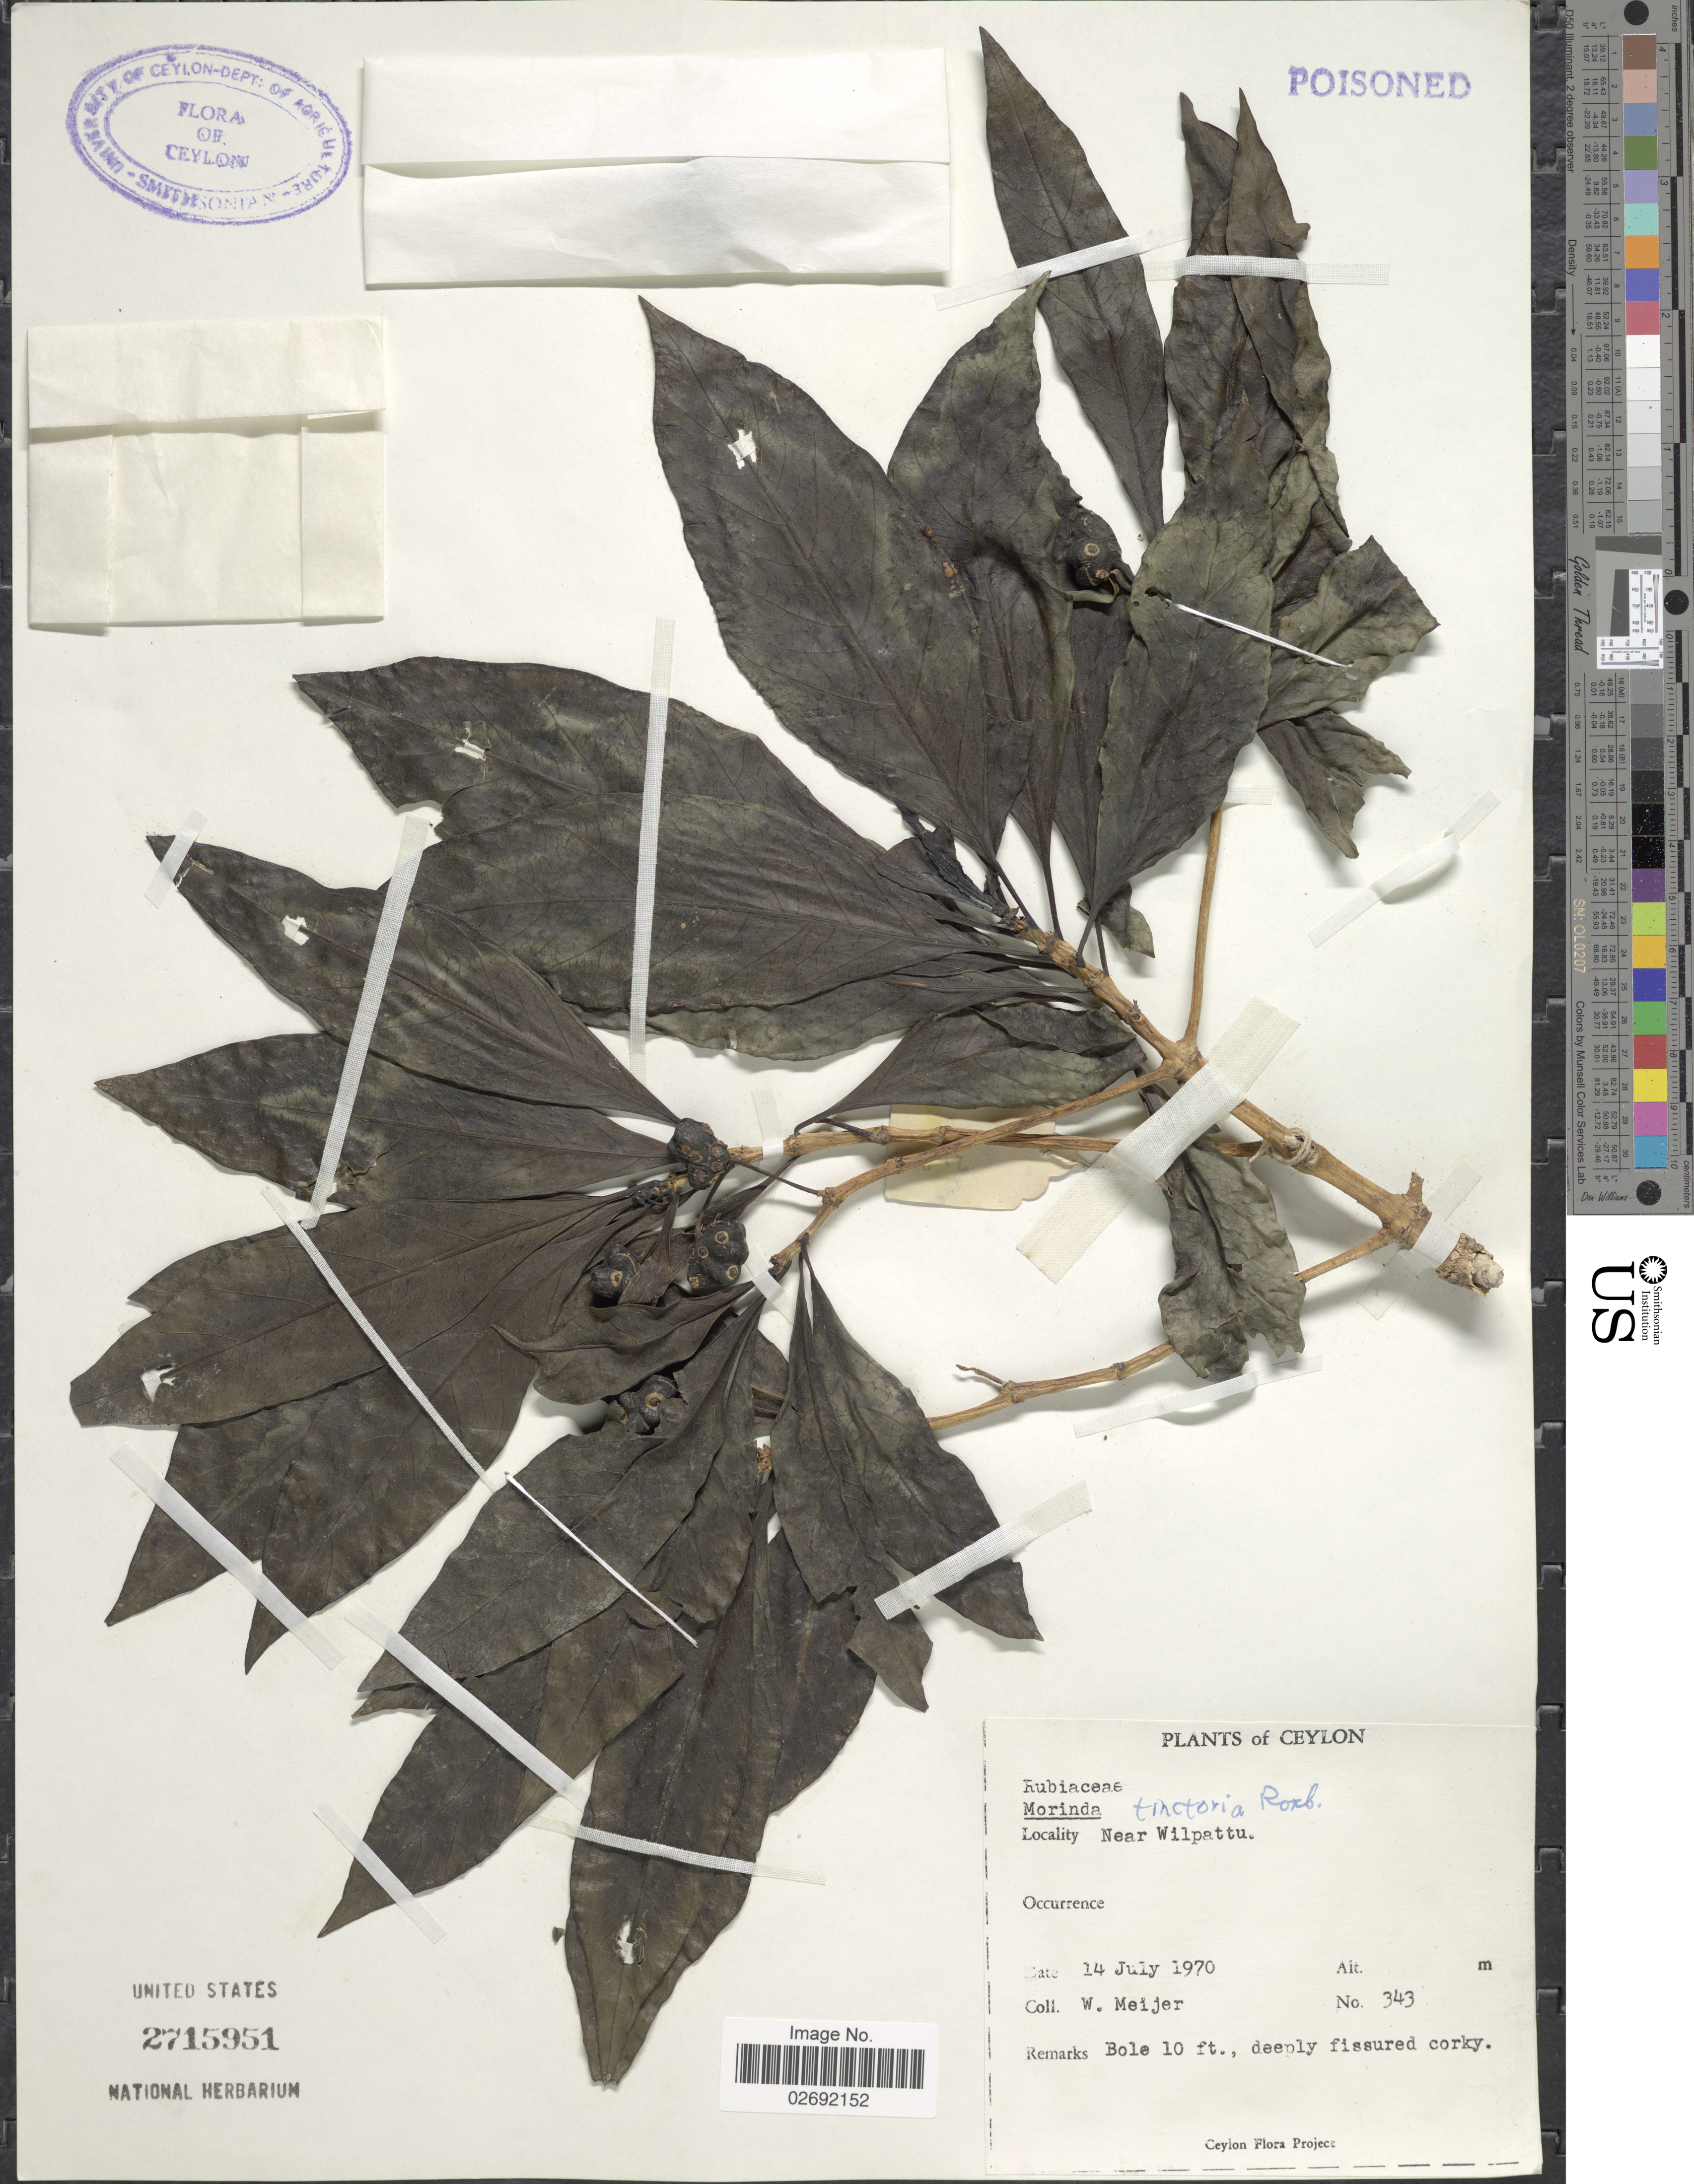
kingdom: Plantae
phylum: Tracheophyta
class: Magnoliopsida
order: Gentianales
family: Rubiaceae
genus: Morinda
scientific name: Morinda coreia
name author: Buch.-Ham.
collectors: W. Meijer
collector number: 343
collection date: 1970-07-14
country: Sri Lanka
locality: Ceylon, Near Wilpattu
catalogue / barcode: US 2715951